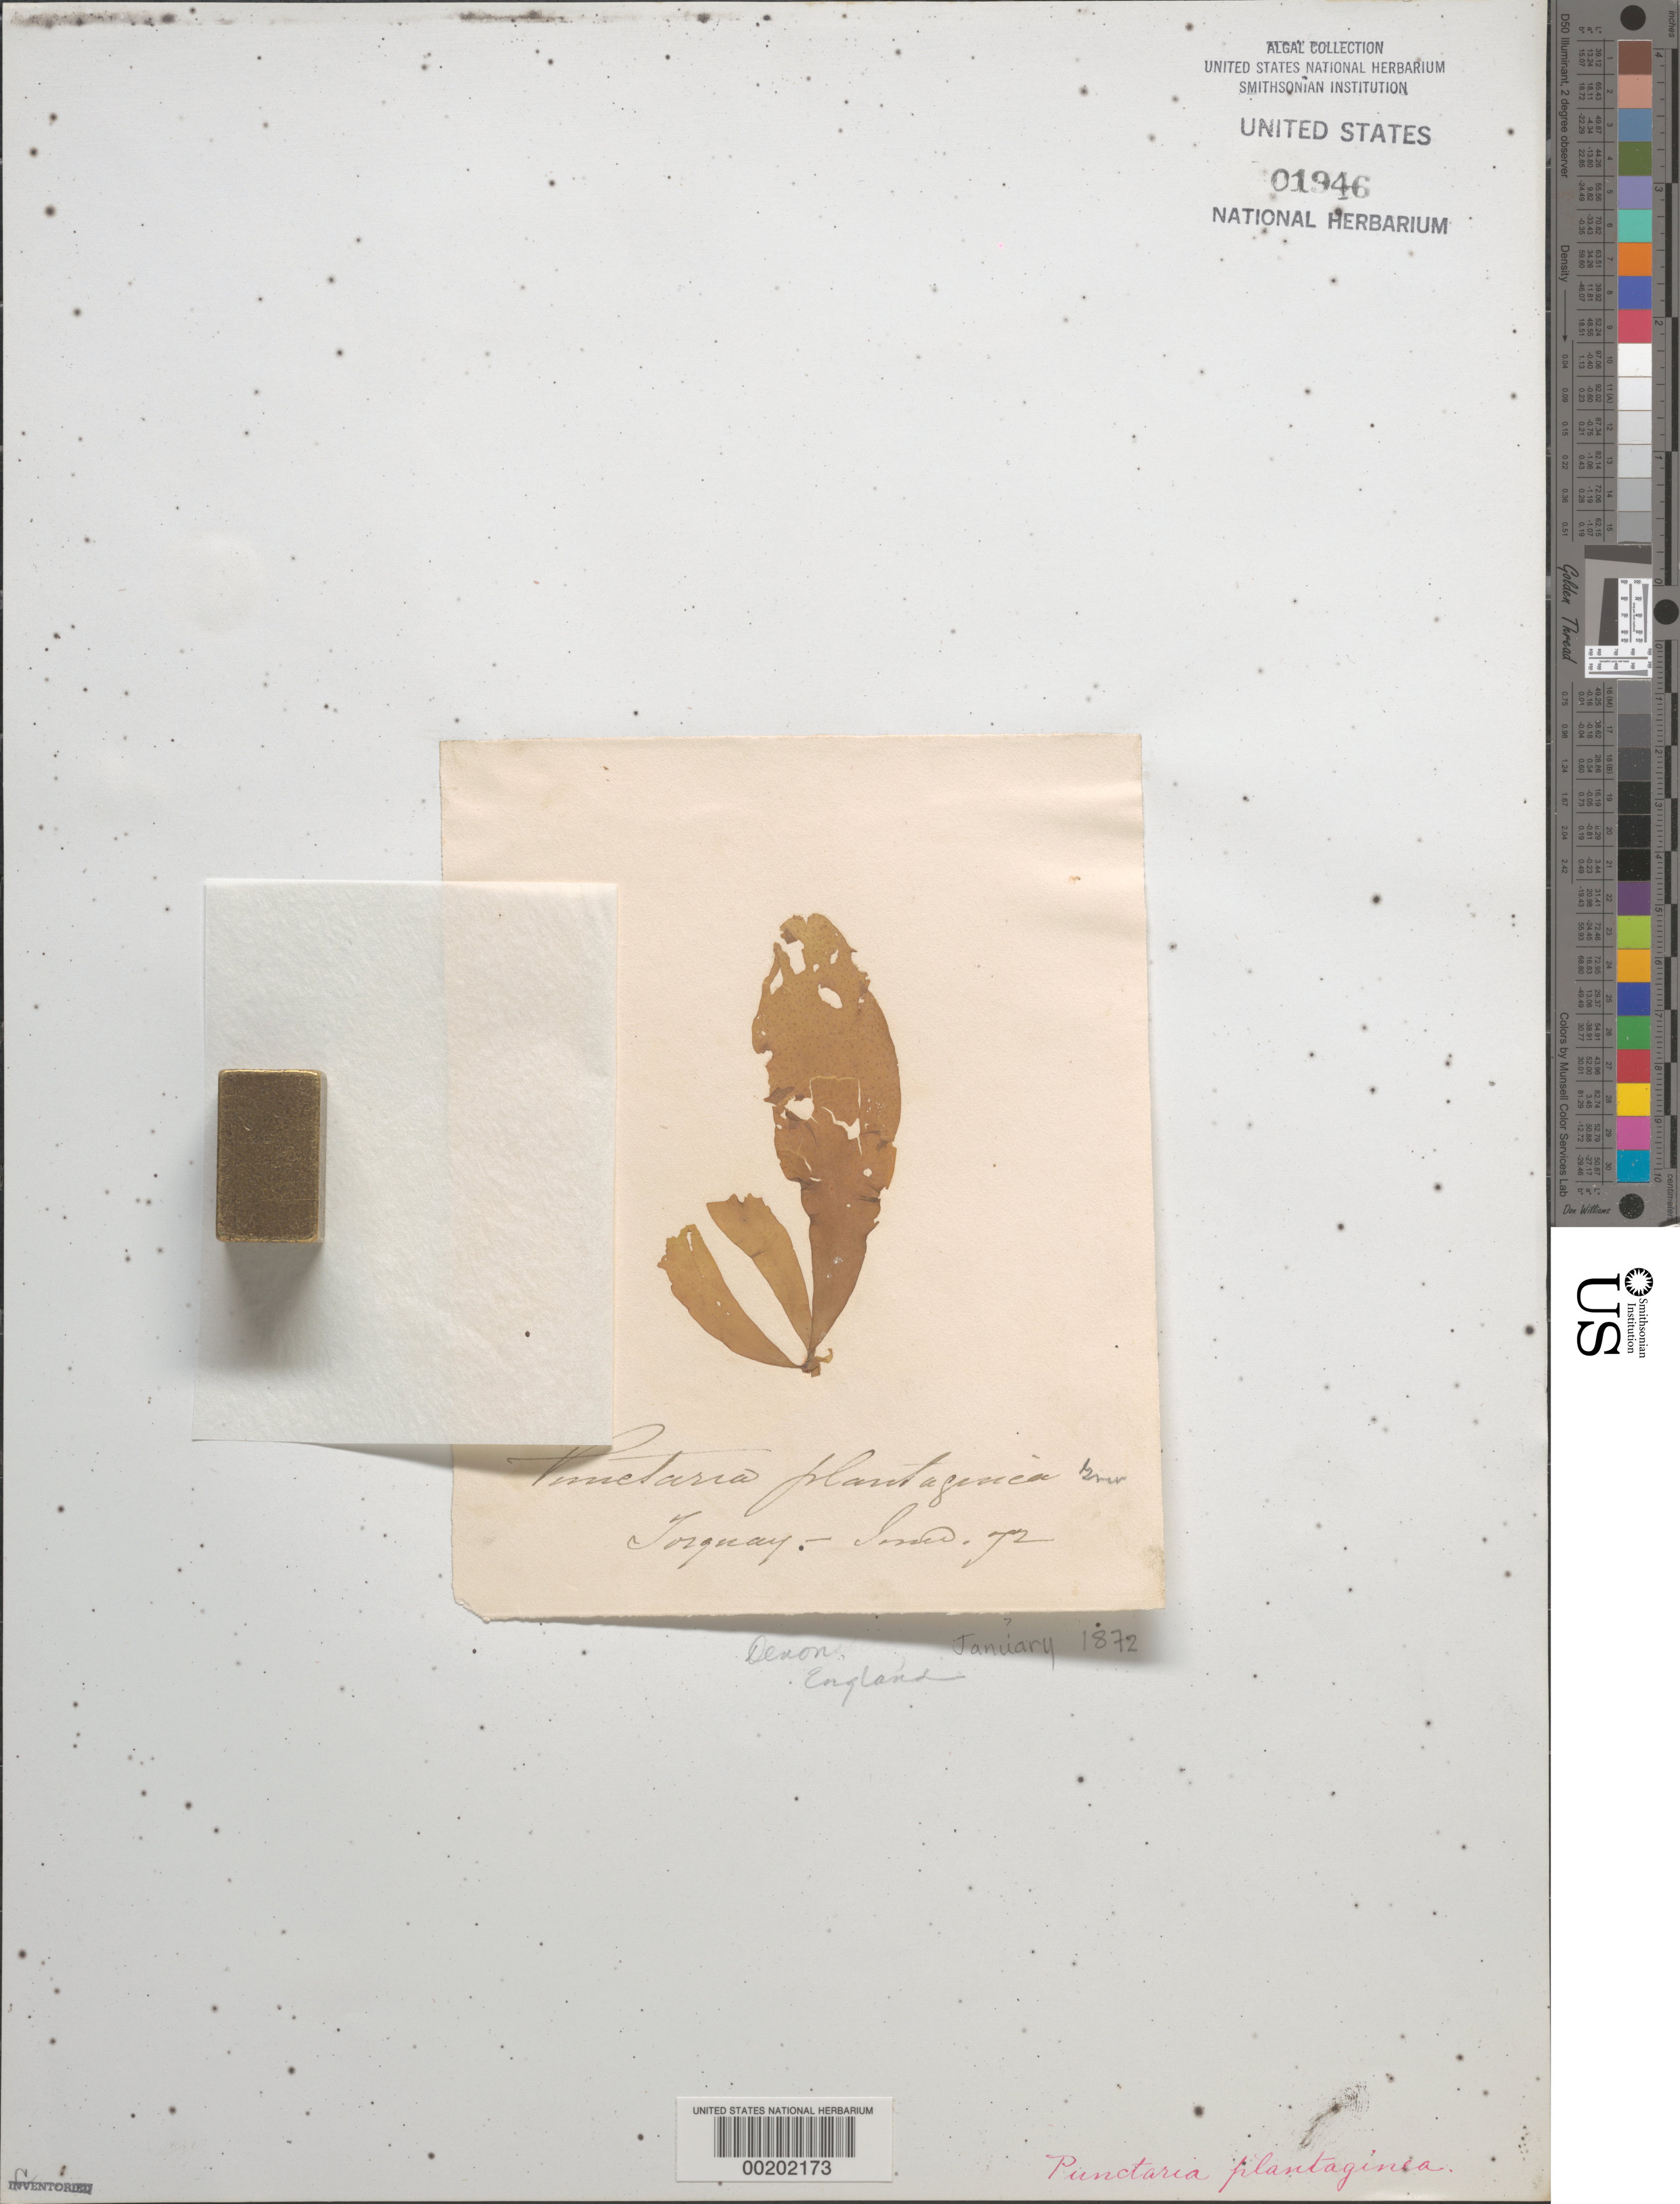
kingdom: Chromista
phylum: Ochrophyta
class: Phaeophyceae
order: Dictyosiphonales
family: Punctariaceae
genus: Punctaria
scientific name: Punctaria plantaginea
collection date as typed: Jan 1872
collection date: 1872-01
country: United Kingdom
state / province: England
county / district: Devon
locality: Torbay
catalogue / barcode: US 1946